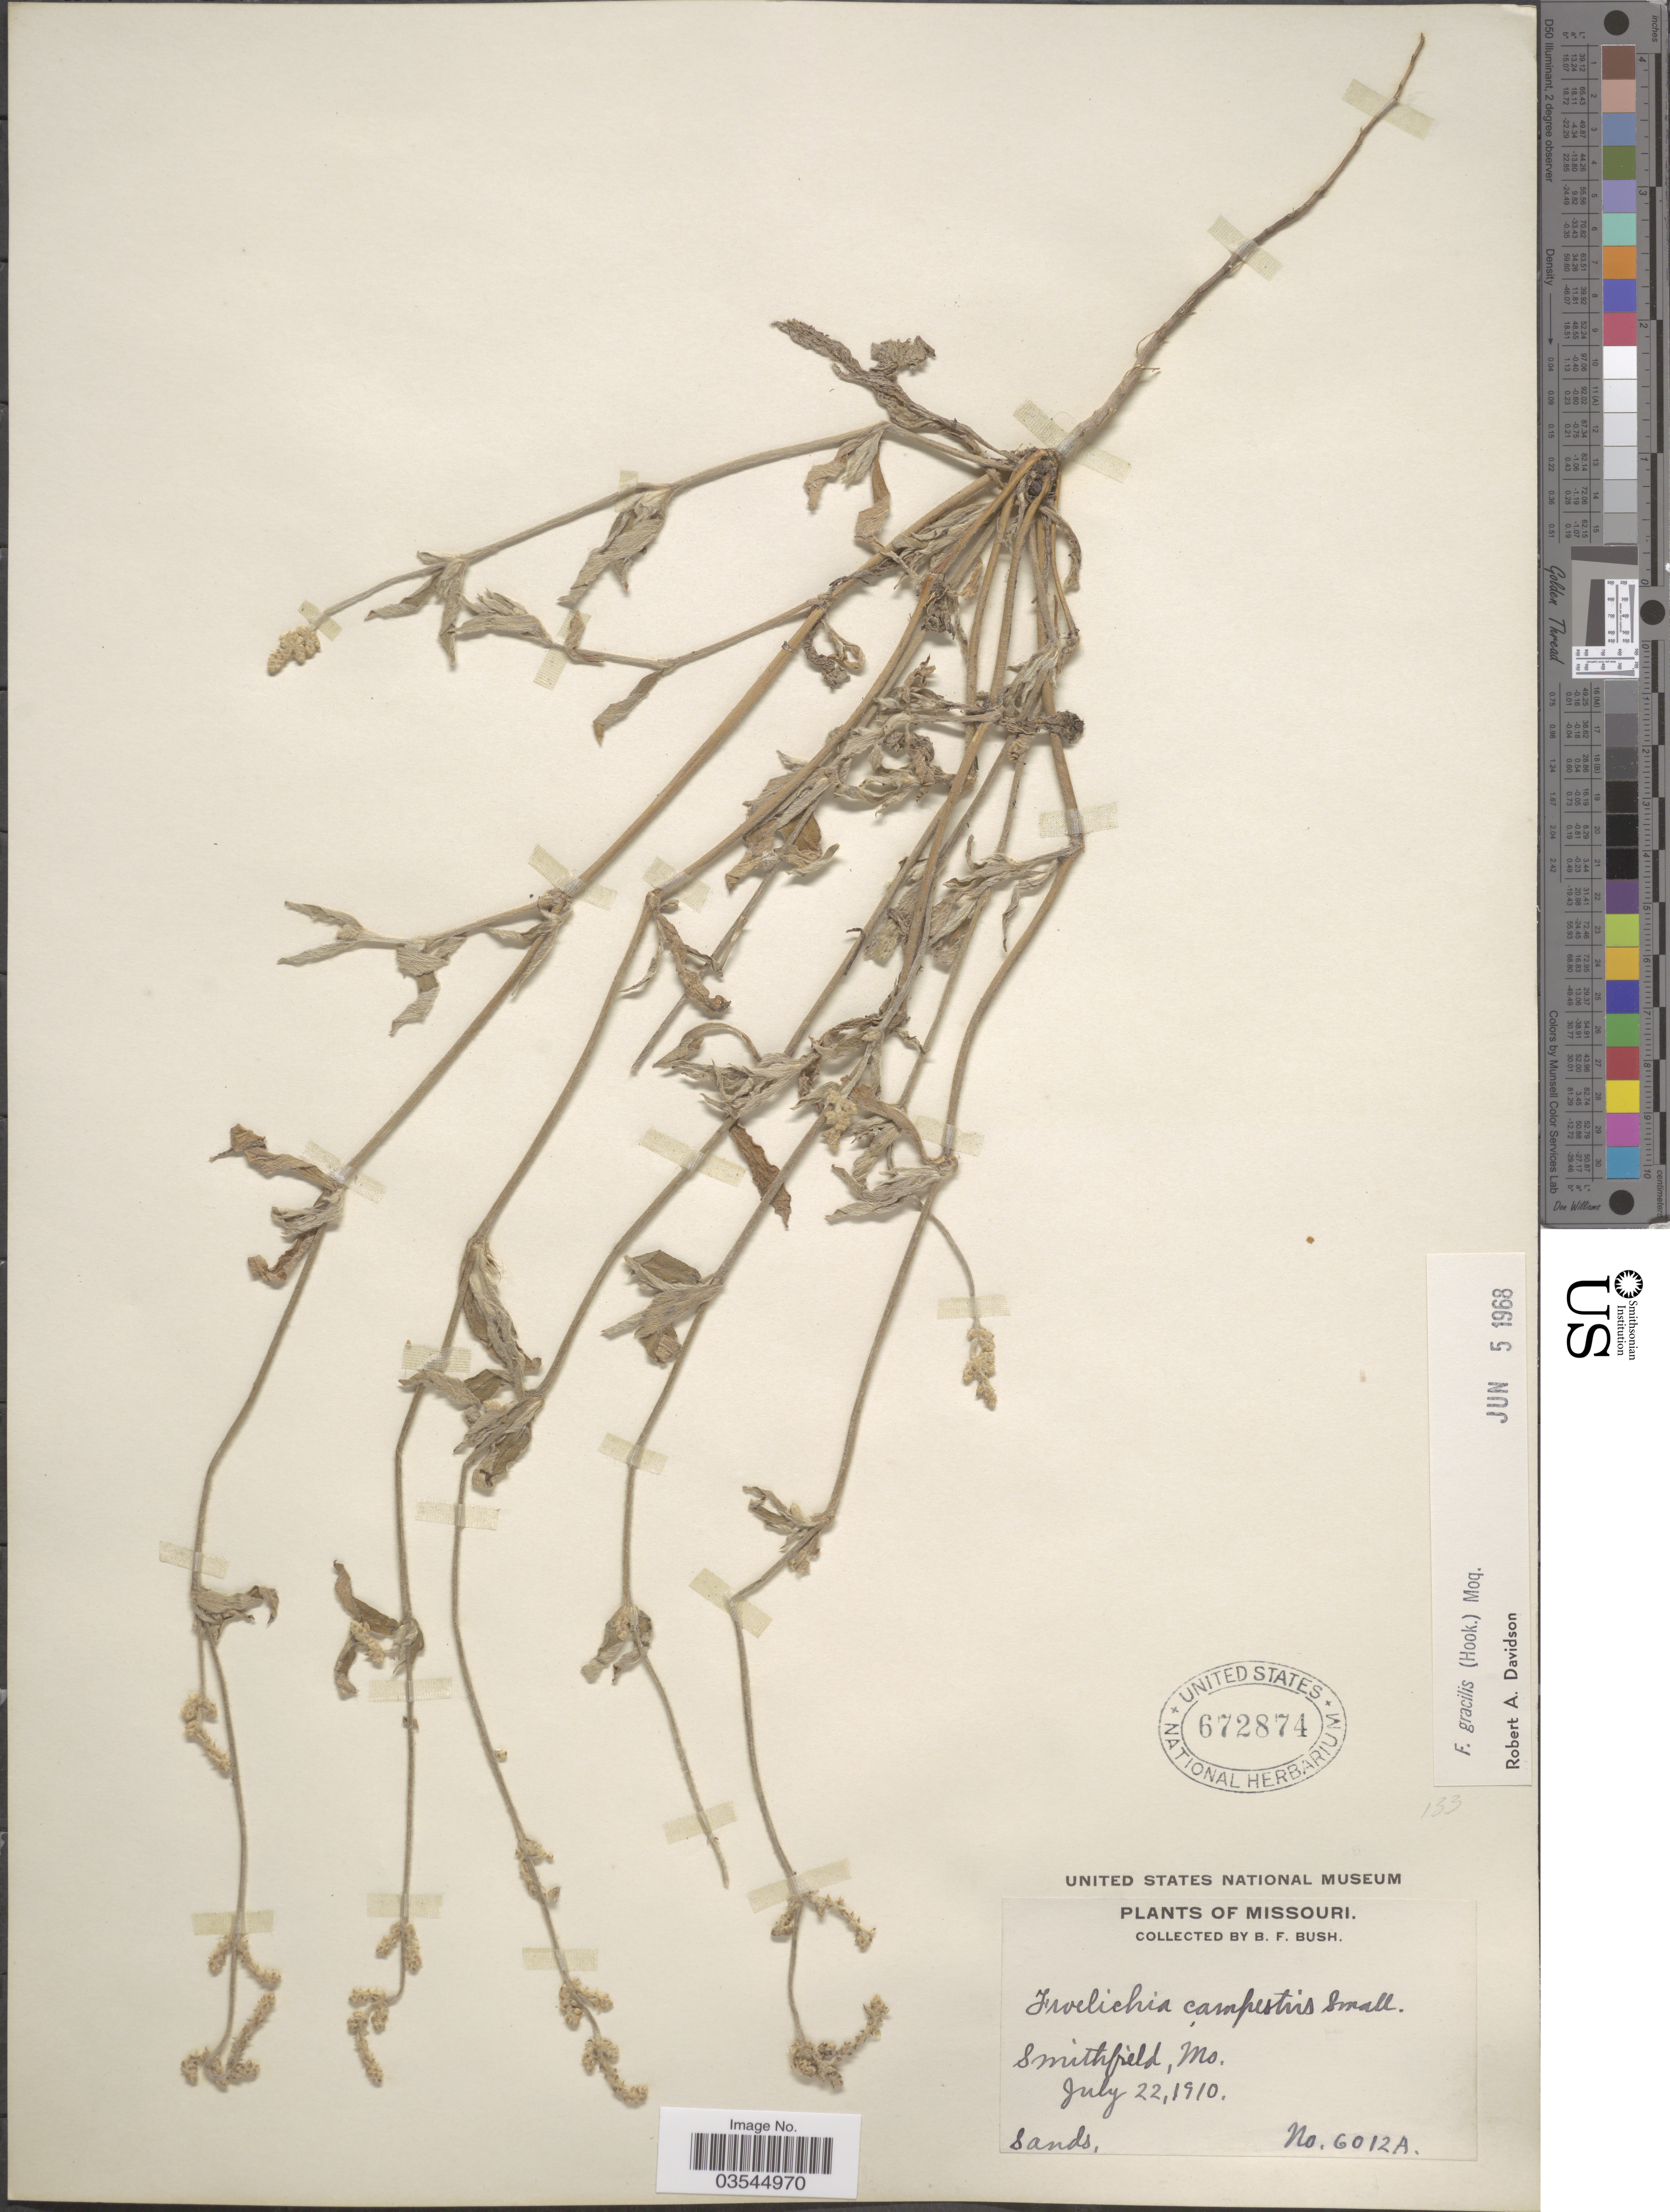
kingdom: Plantae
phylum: Tracheophyta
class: Magnoliopsida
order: Caryophyllales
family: Amaranthaceae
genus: Froelichia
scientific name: Froelichia gracilis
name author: (Hook.) Moq.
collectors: B. F. Bush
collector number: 6012A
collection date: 1910-07-22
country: United States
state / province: Missouri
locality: Smithfield, Mo.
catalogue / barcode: US 672874